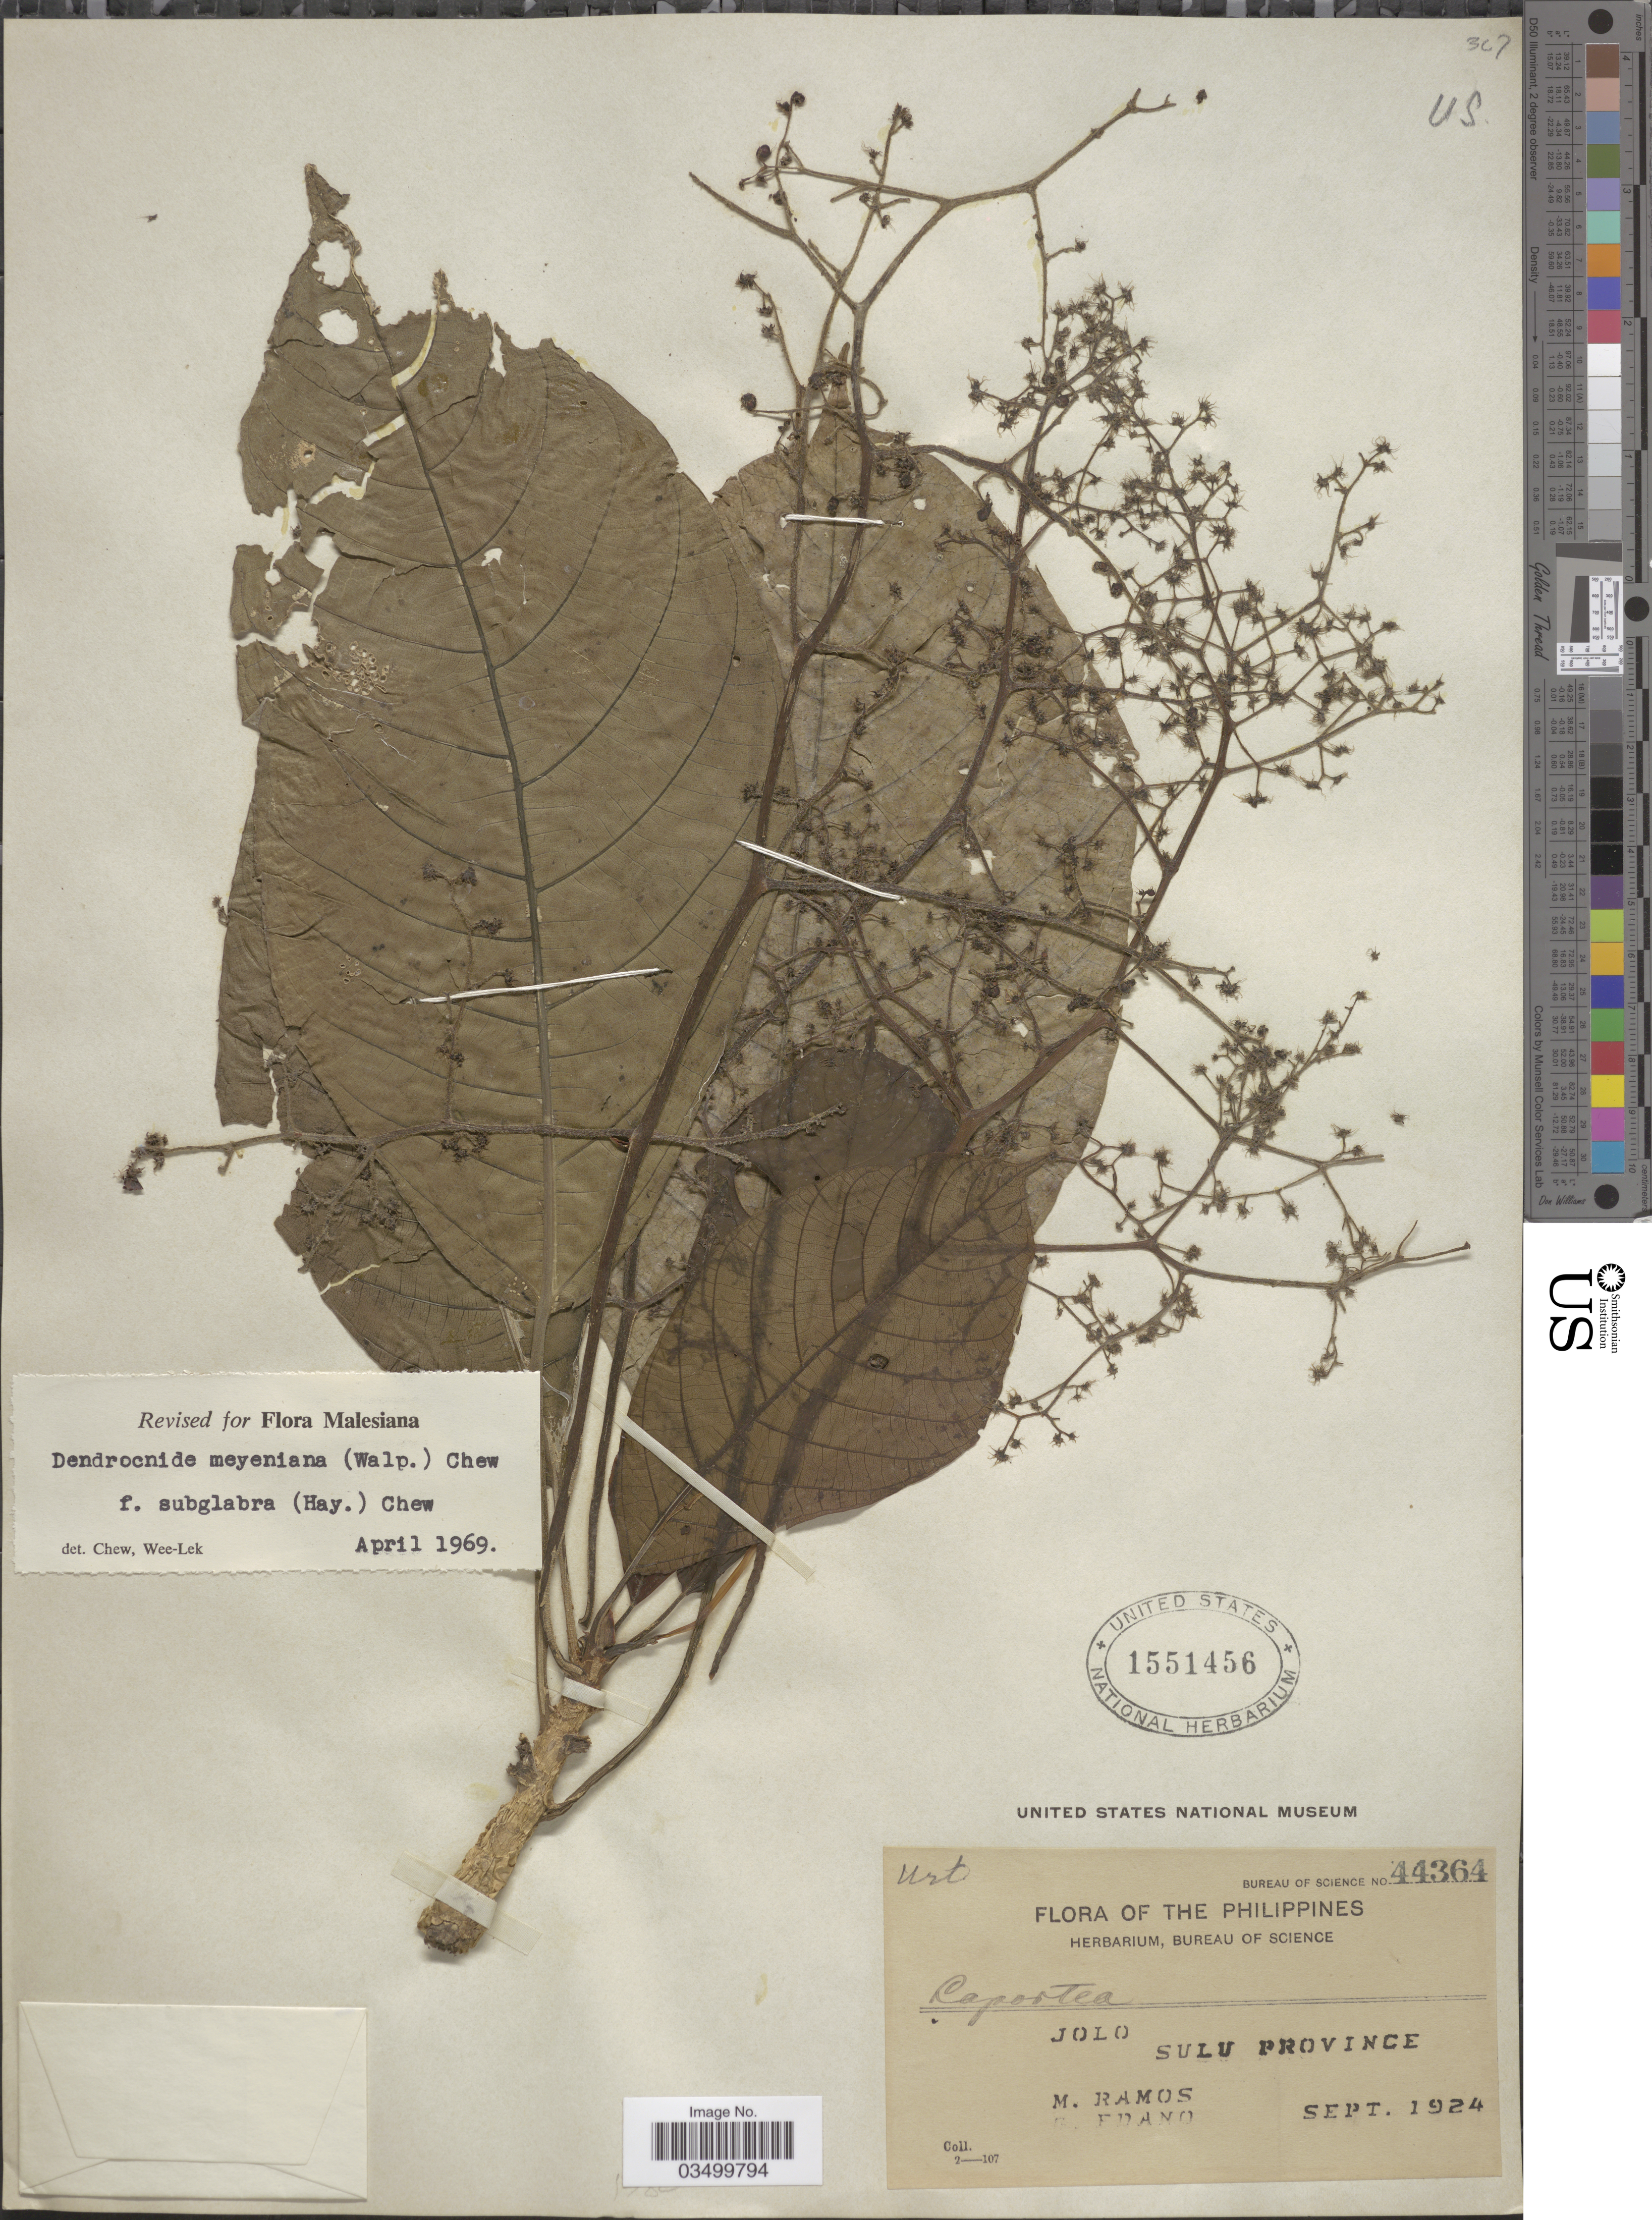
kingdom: Plantae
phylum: Tracheophyta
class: Magnoliopsida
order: Rosales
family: Urticaceae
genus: Dendrocnide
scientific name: Dendrocnide meyeniana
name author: (Walp.) Chew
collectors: M. Ramos & G. Edaño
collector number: Bureau of Science 44364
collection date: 1924-09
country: Philippines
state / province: Muslim Mindanao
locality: The Philippines. Jolo. Sulu Province.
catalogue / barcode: US 1551456